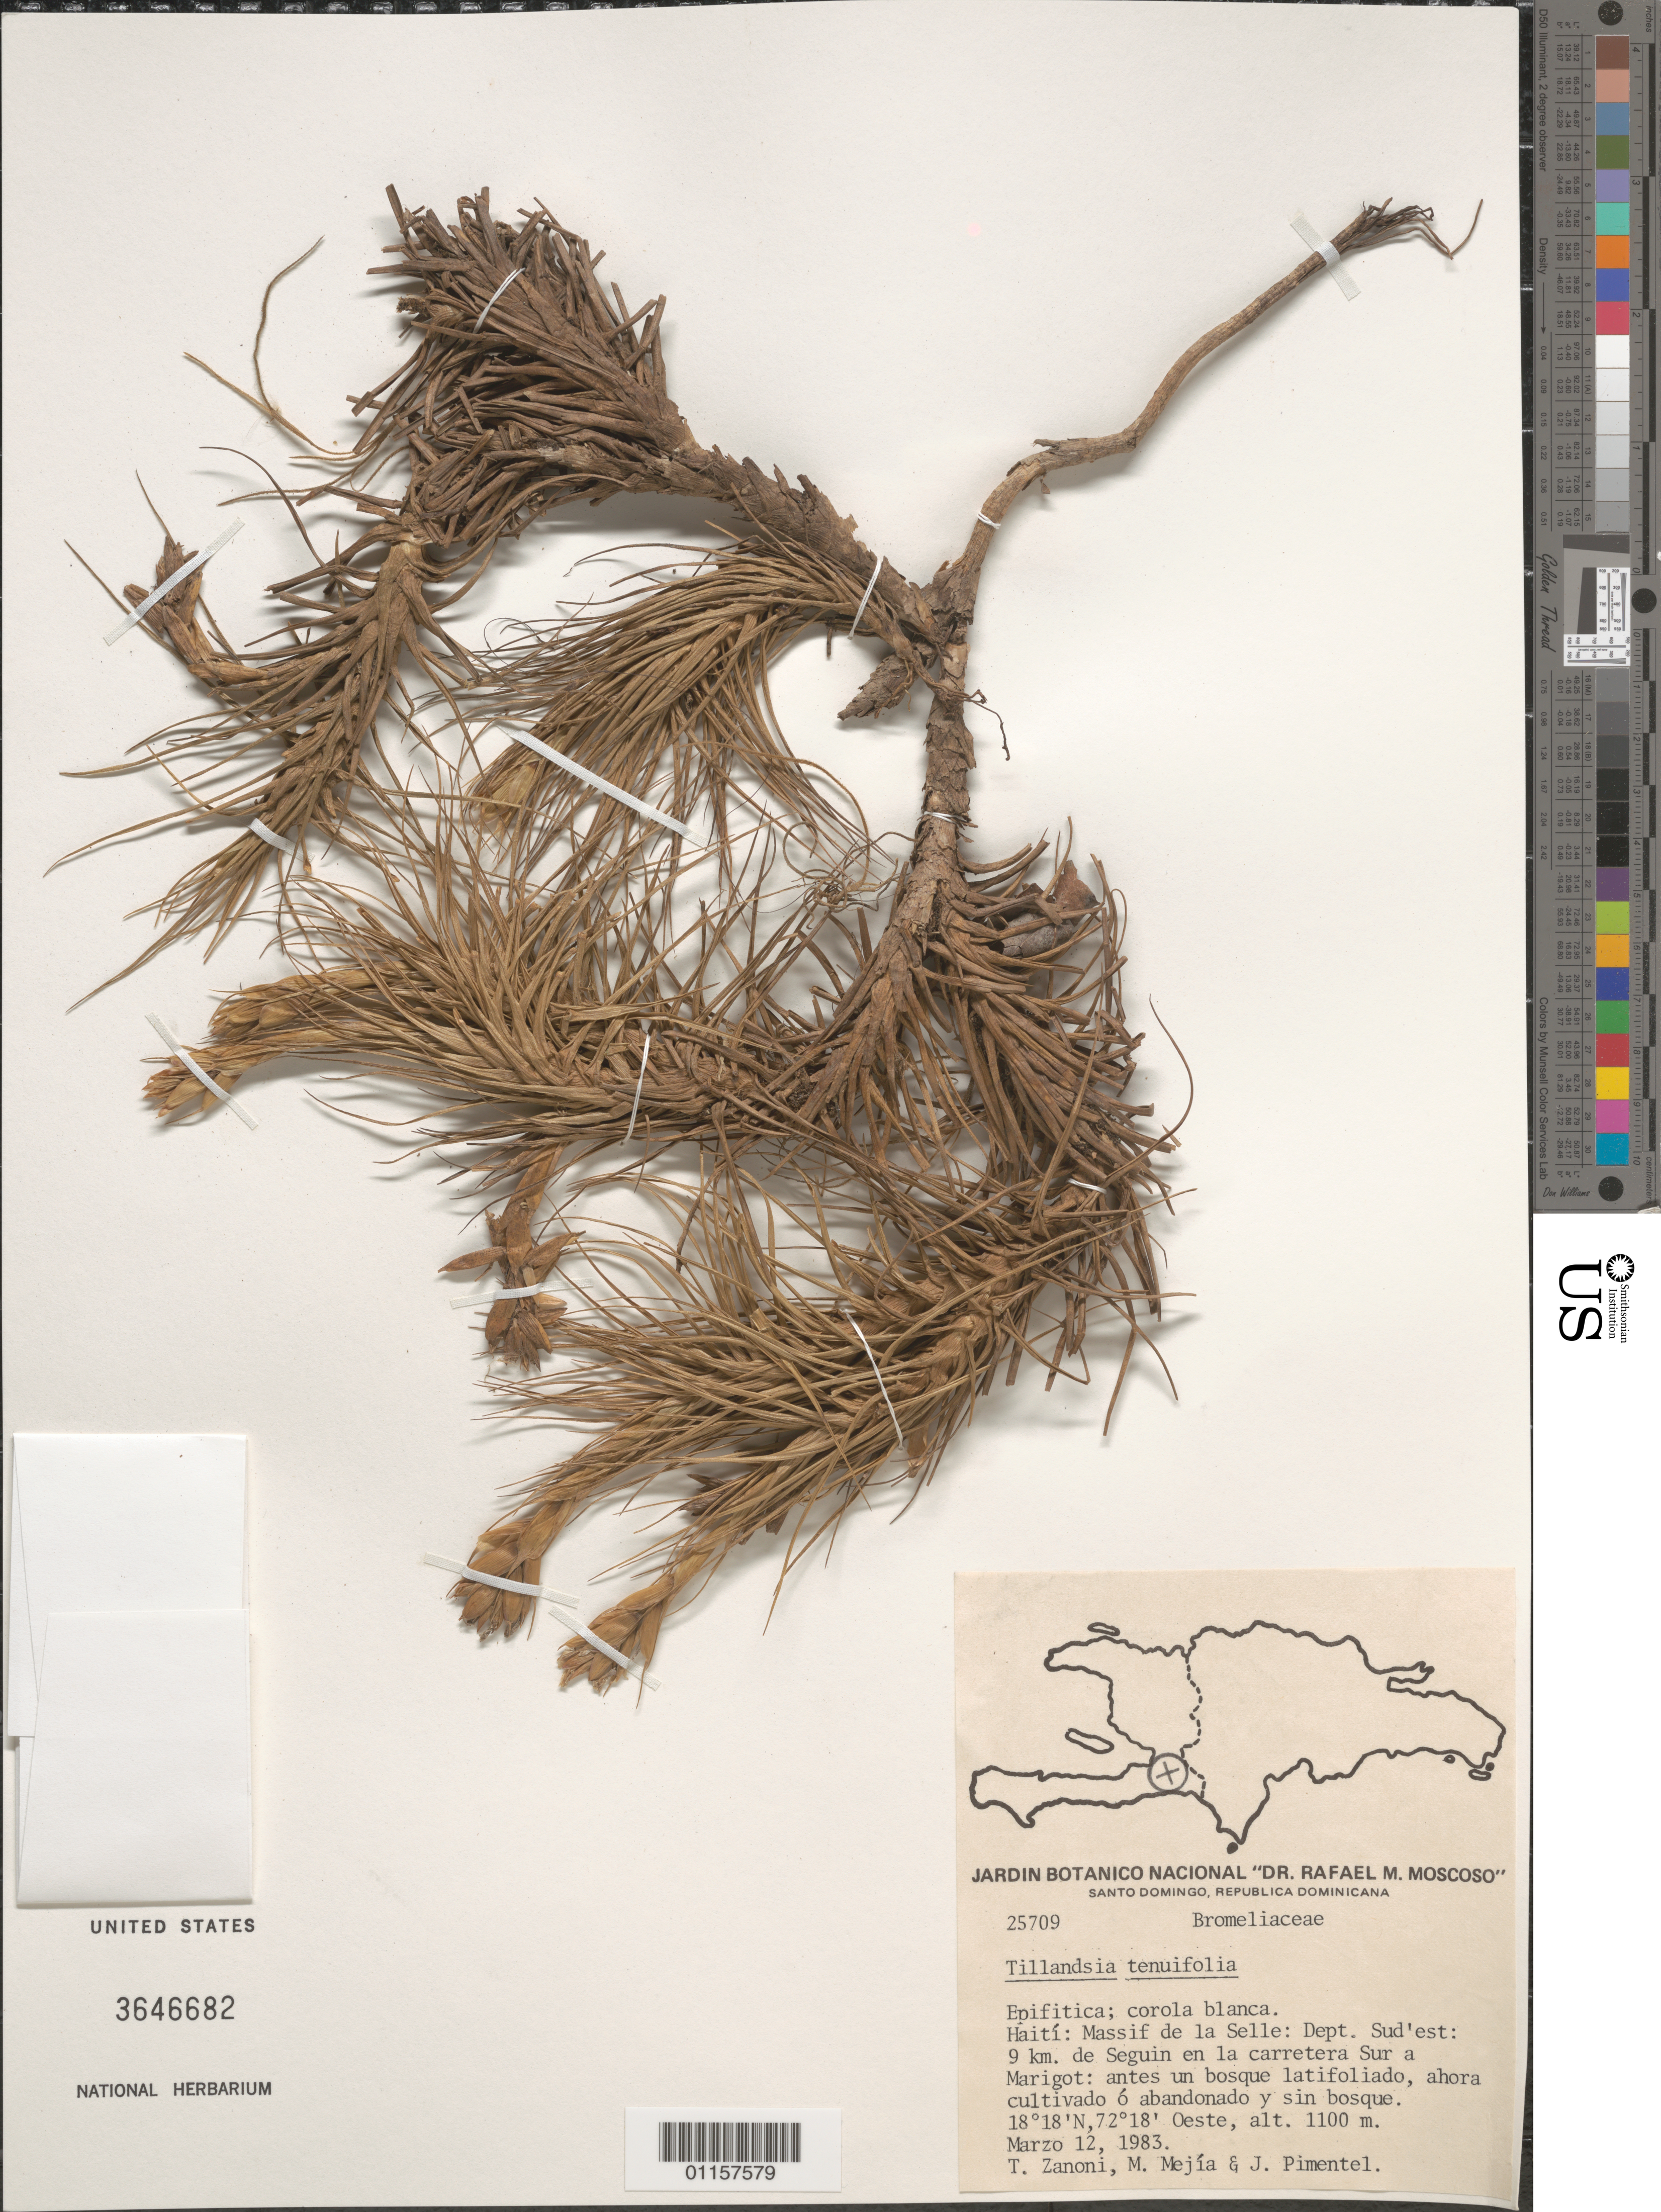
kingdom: Plantae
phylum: Tracheophyta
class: Liliopsida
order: Poales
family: Bromeliaceae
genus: Tillandsia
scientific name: Tillandsia tenuifolia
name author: L.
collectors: T. A. Zanoni, M. Mejia & J. Pimentel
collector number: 25709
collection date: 1983-03-12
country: Haiti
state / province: Sud-Est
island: Hispaniola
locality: Massif de la Selle, 9 km de Seguin en la carretera Sur a Marigot.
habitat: Antes un bosque latifoliado, ahora cultivado ó abandonado y sin bosque.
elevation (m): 1100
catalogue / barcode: US 3646682